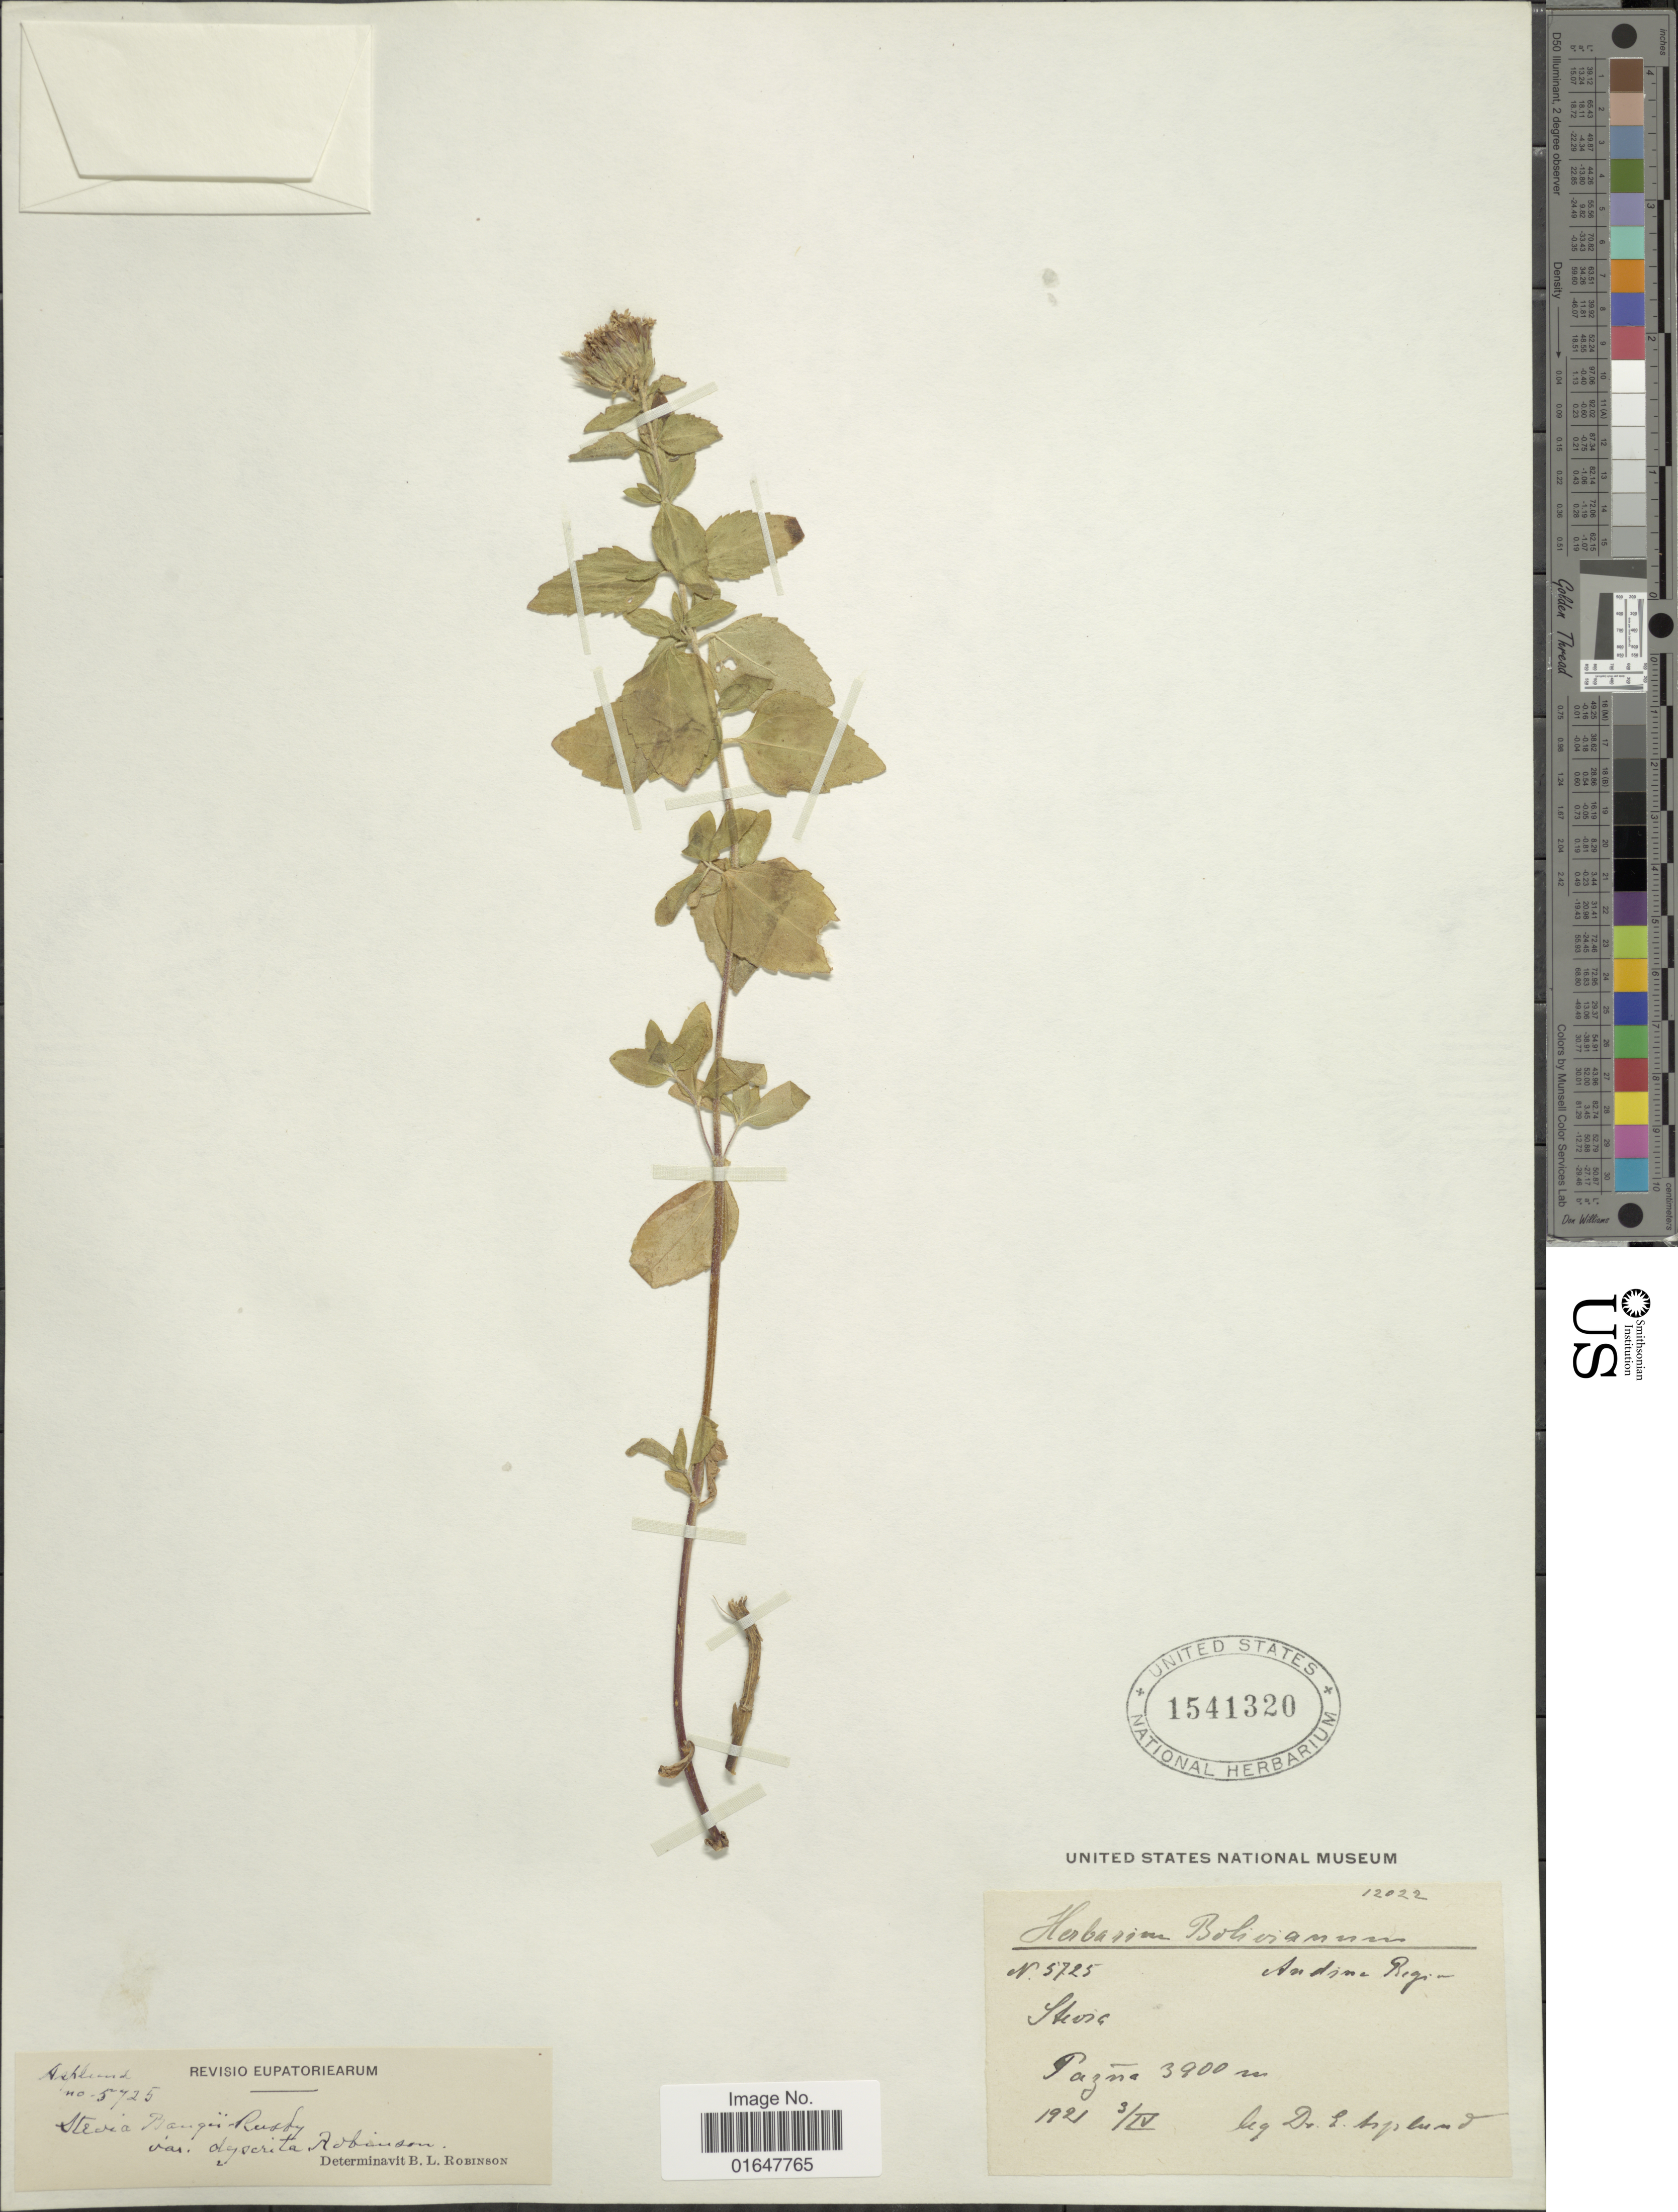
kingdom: Plantae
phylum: Tracheophyta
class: Magnoliopsida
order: Asterales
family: Asteraceae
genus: Stevia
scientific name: Stevia bangii var. dyscrita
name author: B.L. Rob.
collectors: E. Asplund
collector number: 5725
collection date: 1921-04-03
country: Bolivia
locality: Pazna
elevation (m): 3900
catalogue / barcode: US 1541320